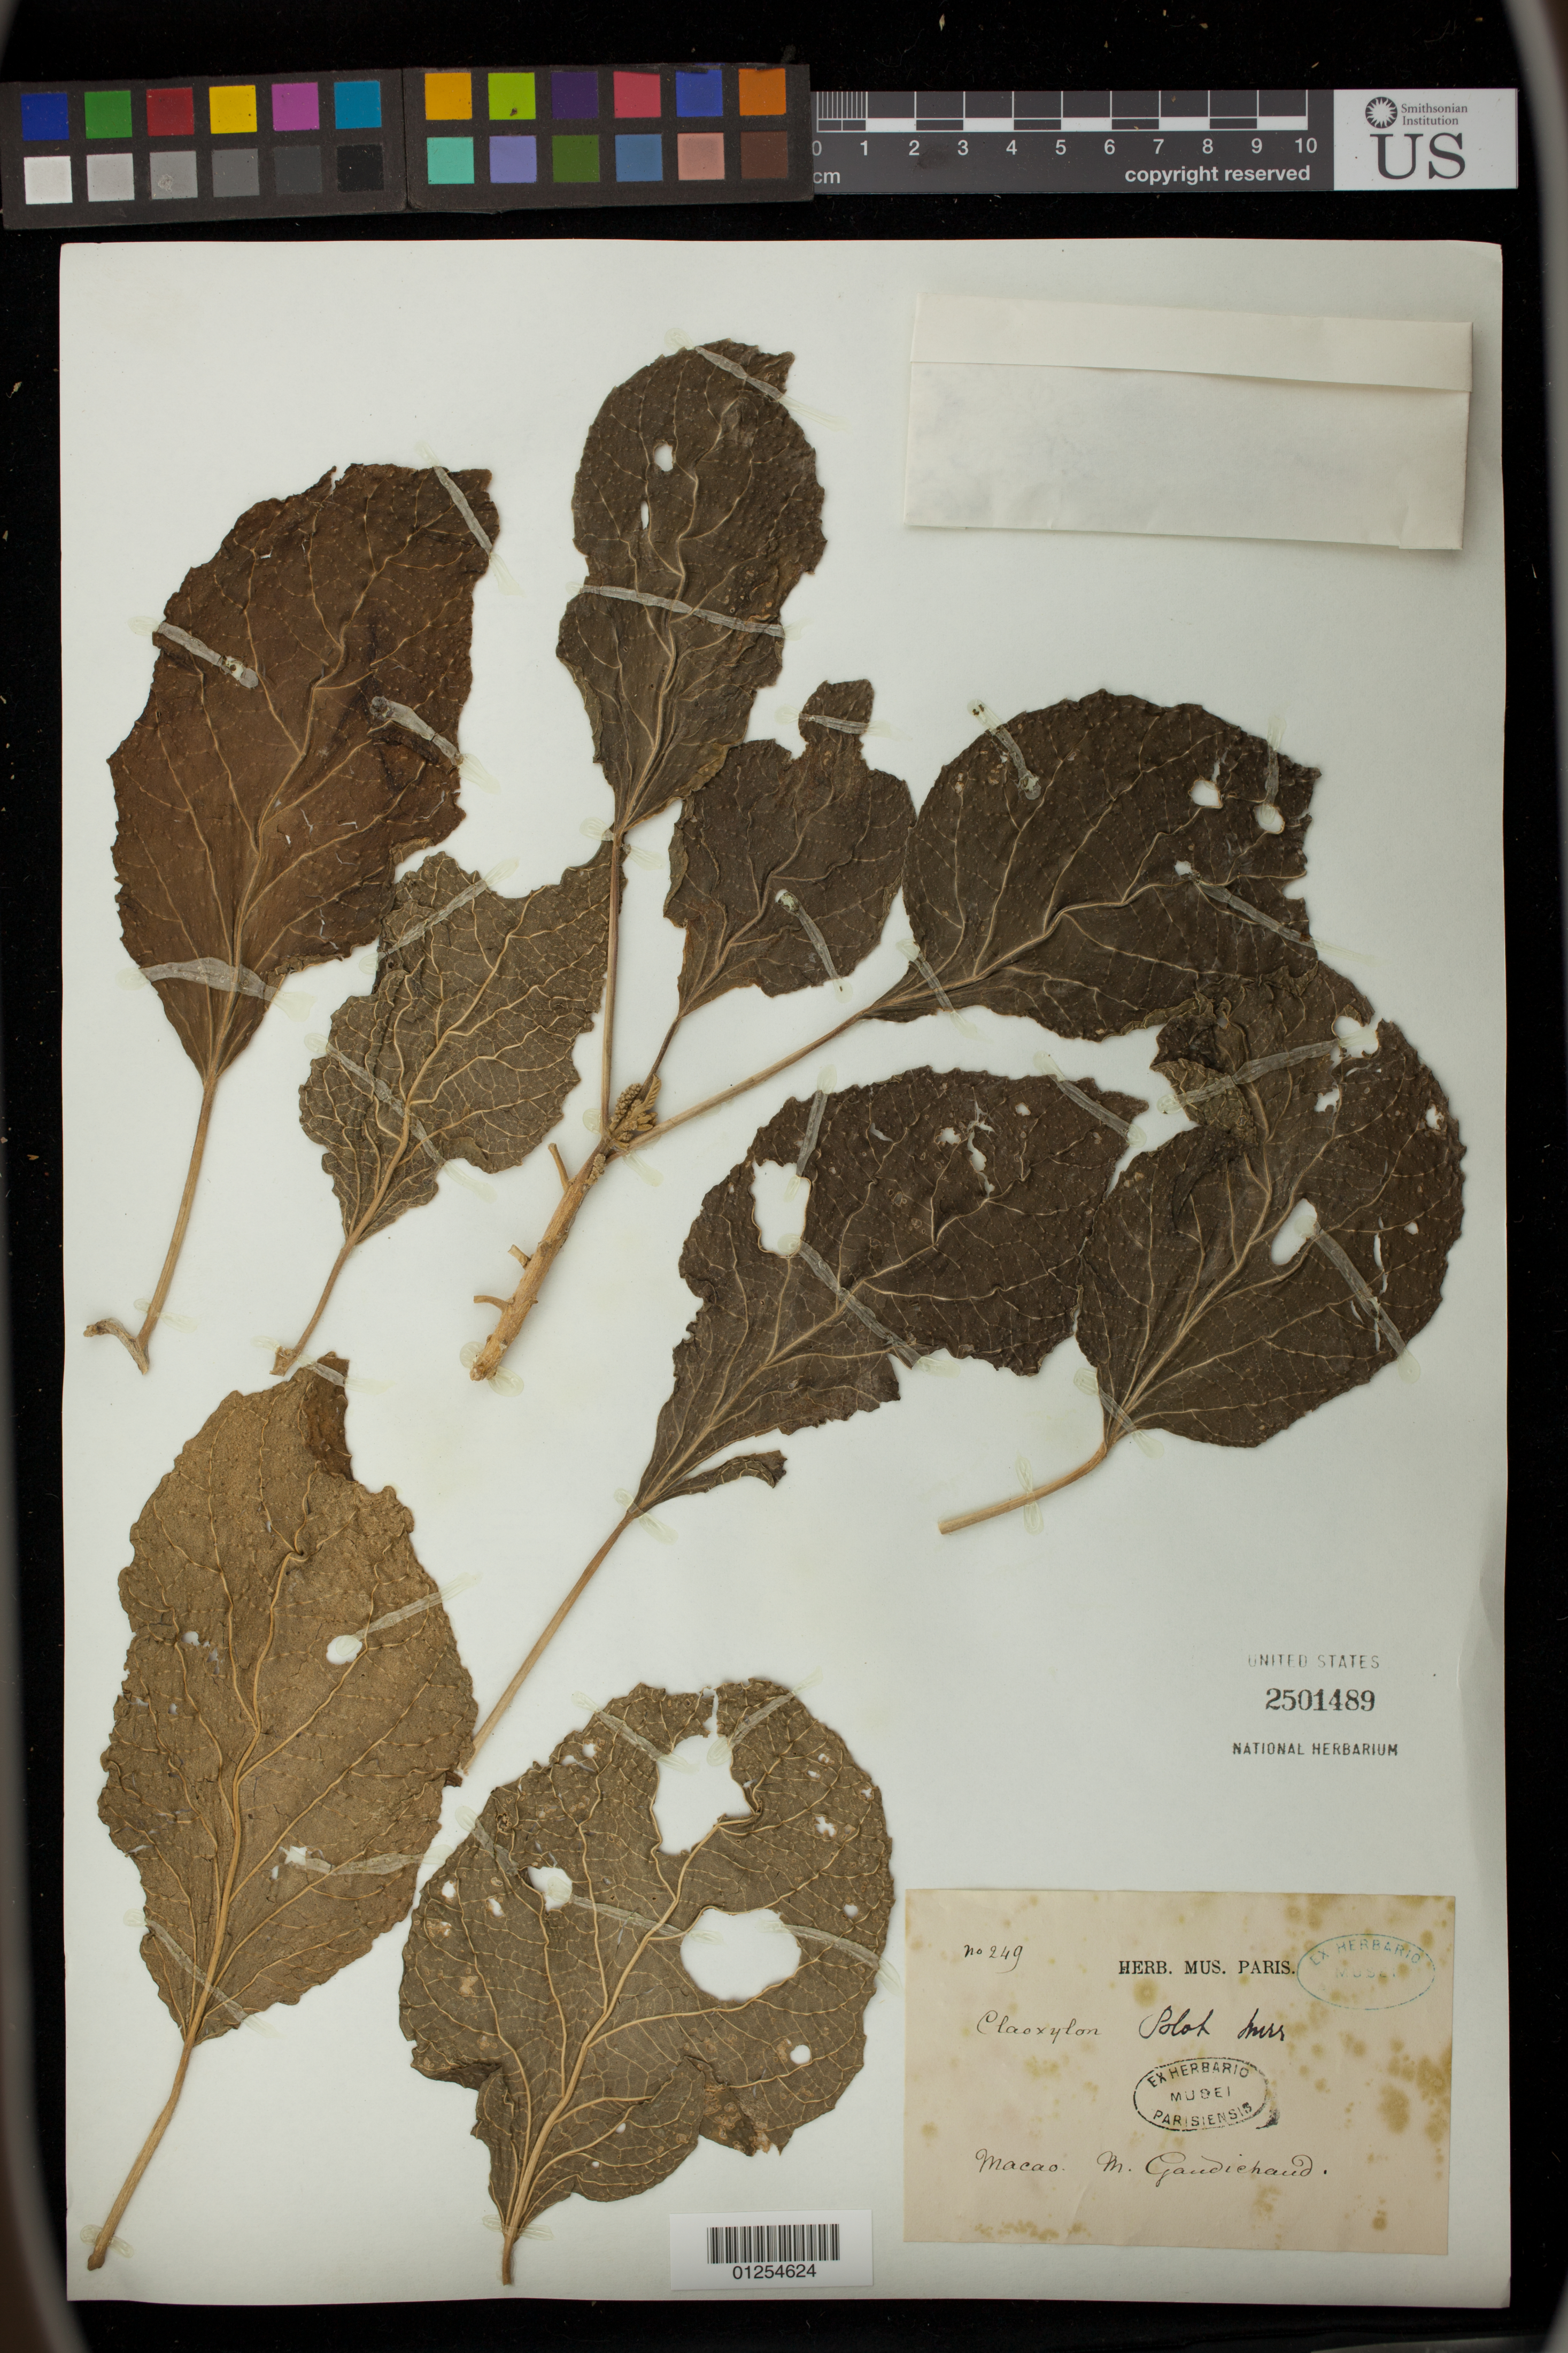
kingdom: Plantae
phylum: Tracheophyta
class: Magnoliopsida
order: Malpighiales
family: Euphorbiaceae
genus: Claoxylon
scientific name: Claoxylon polot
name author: (Burm. f.) Merr.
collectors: C. Gaudichaud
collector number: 249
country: China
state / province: Macau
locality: Macao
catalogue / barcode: US 2501489